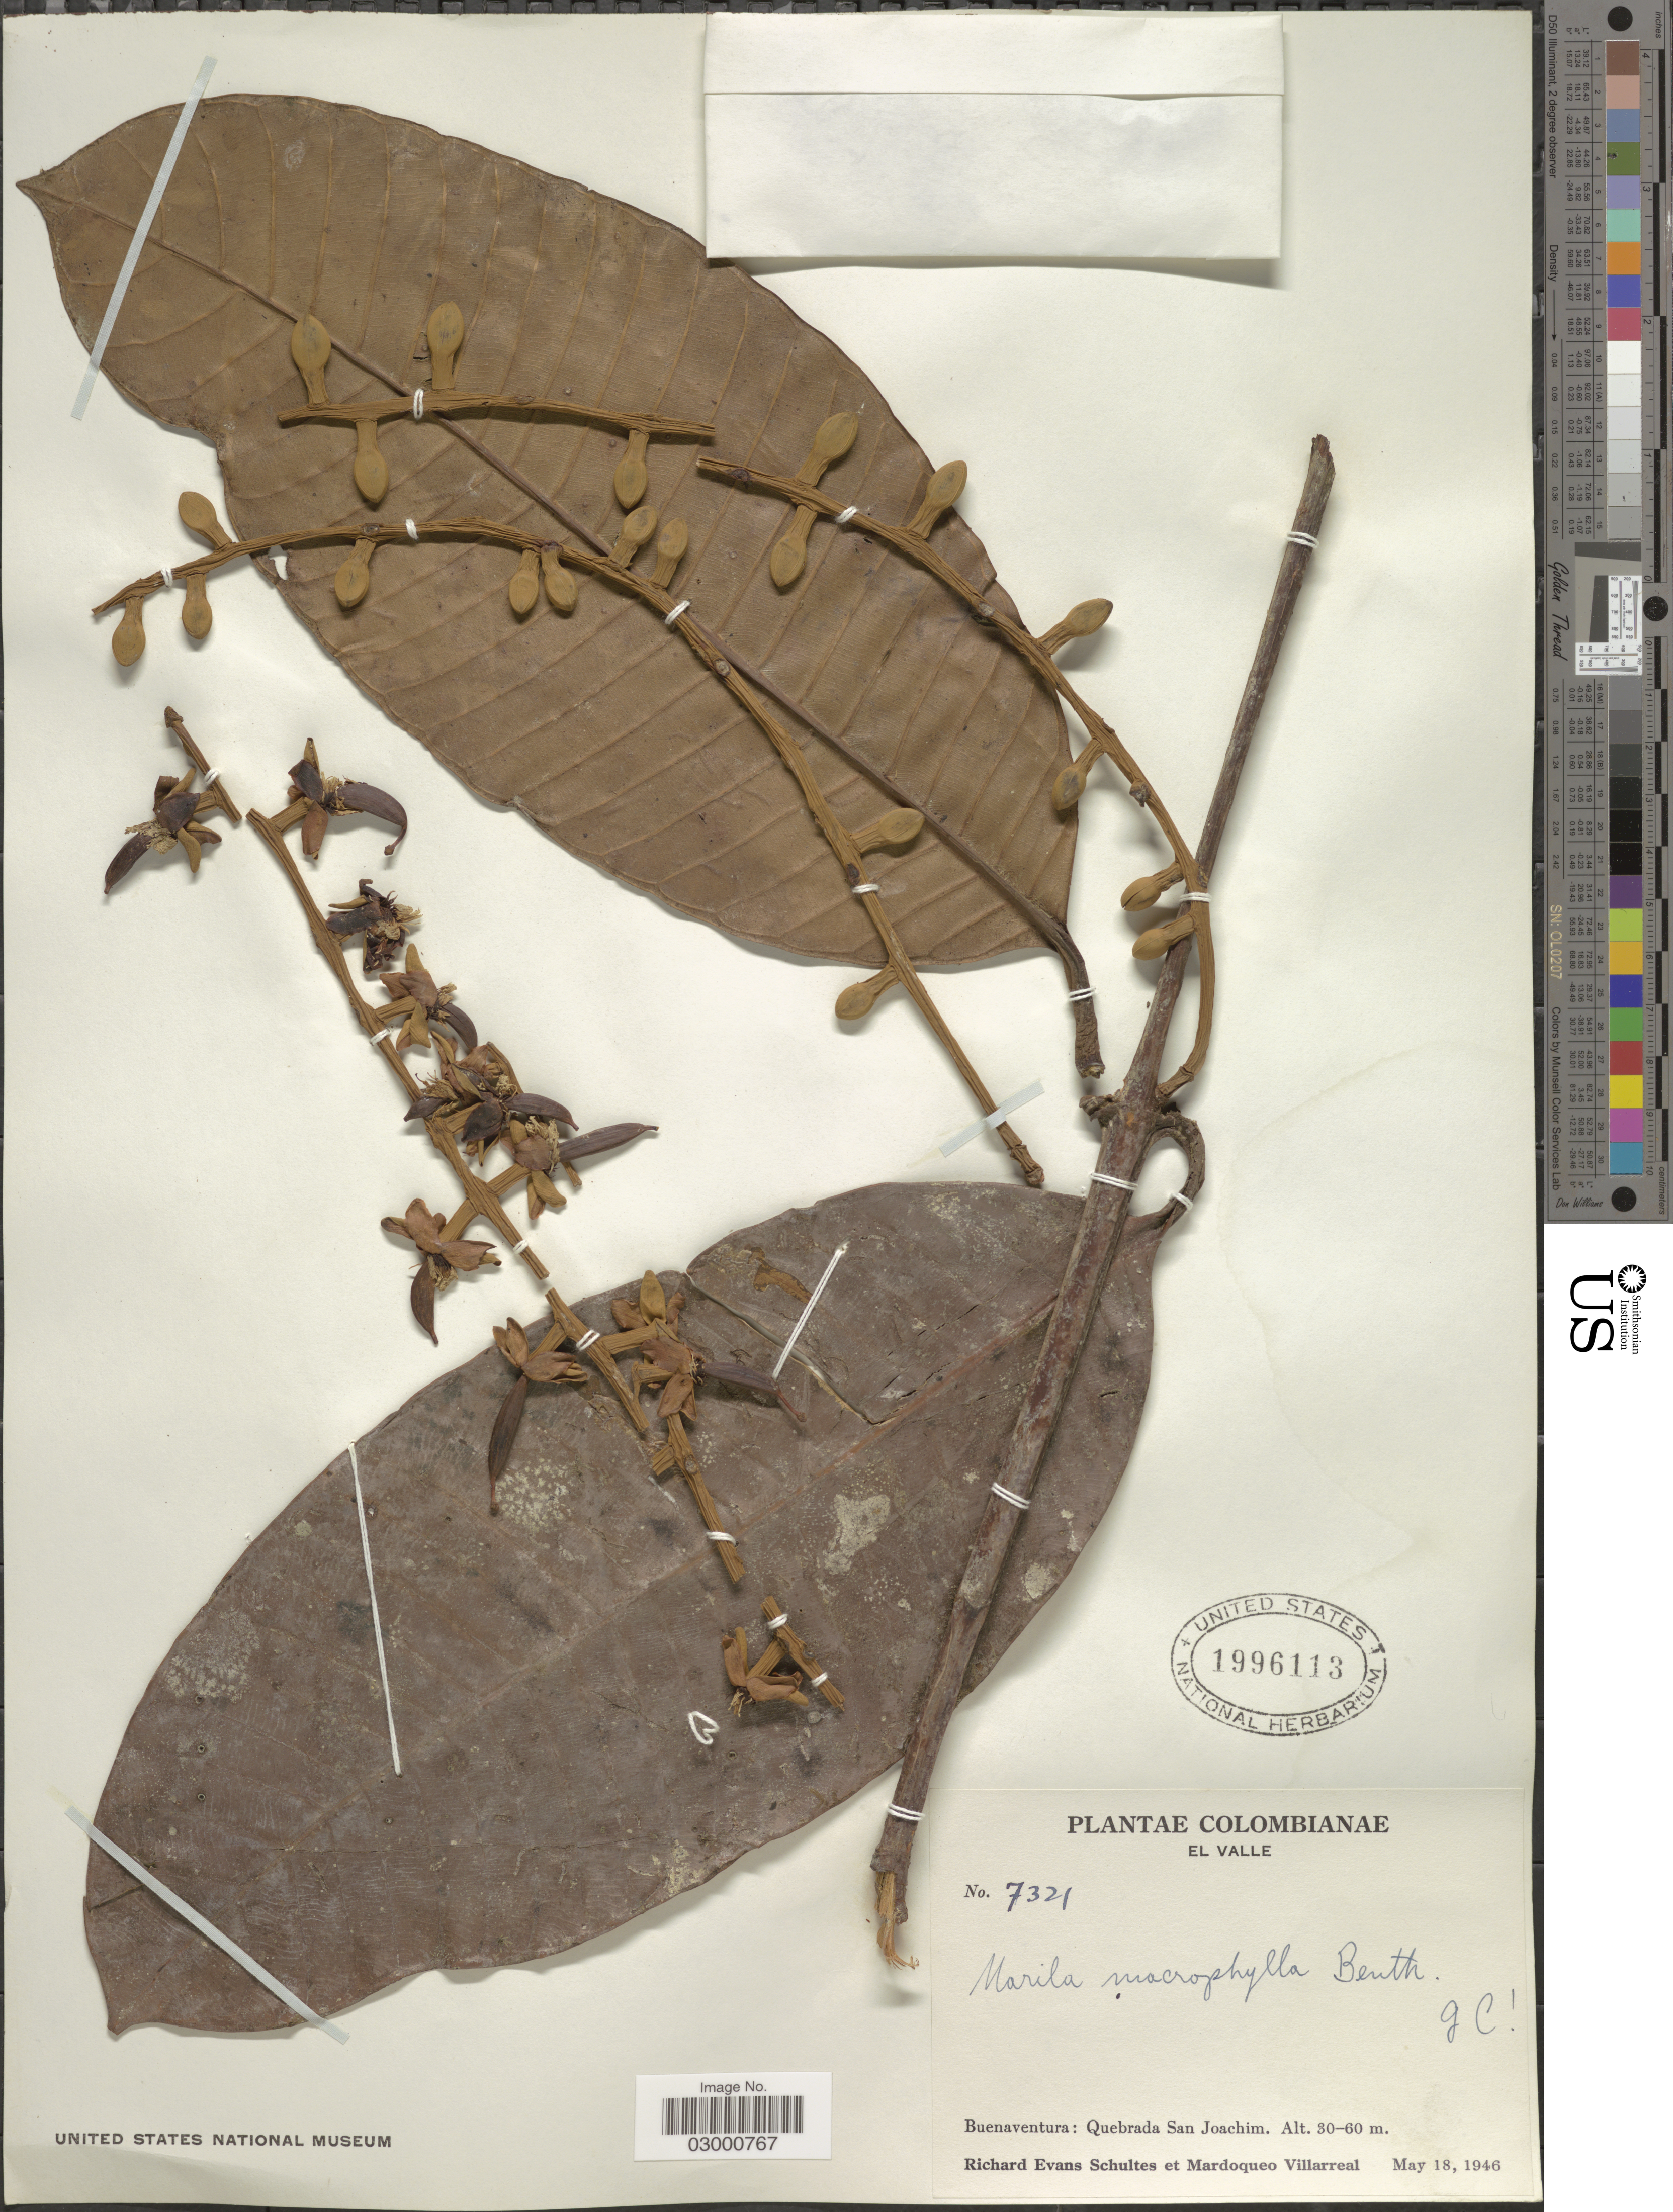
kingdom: Plantae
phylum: Tracheophyta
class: Magnoliopsida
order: Malpighiales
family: Calophyllaceae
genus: Marila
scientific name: Marila macrophylla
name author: Benth.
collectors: R. E. Schultes & M. Villarreal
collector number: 7321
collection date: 1946-05-18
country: Colombia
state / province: Valle del Cauca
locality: El Valle. Buenaventura: Quebrada San Joachim.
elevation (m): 30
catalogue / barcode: US 1996113